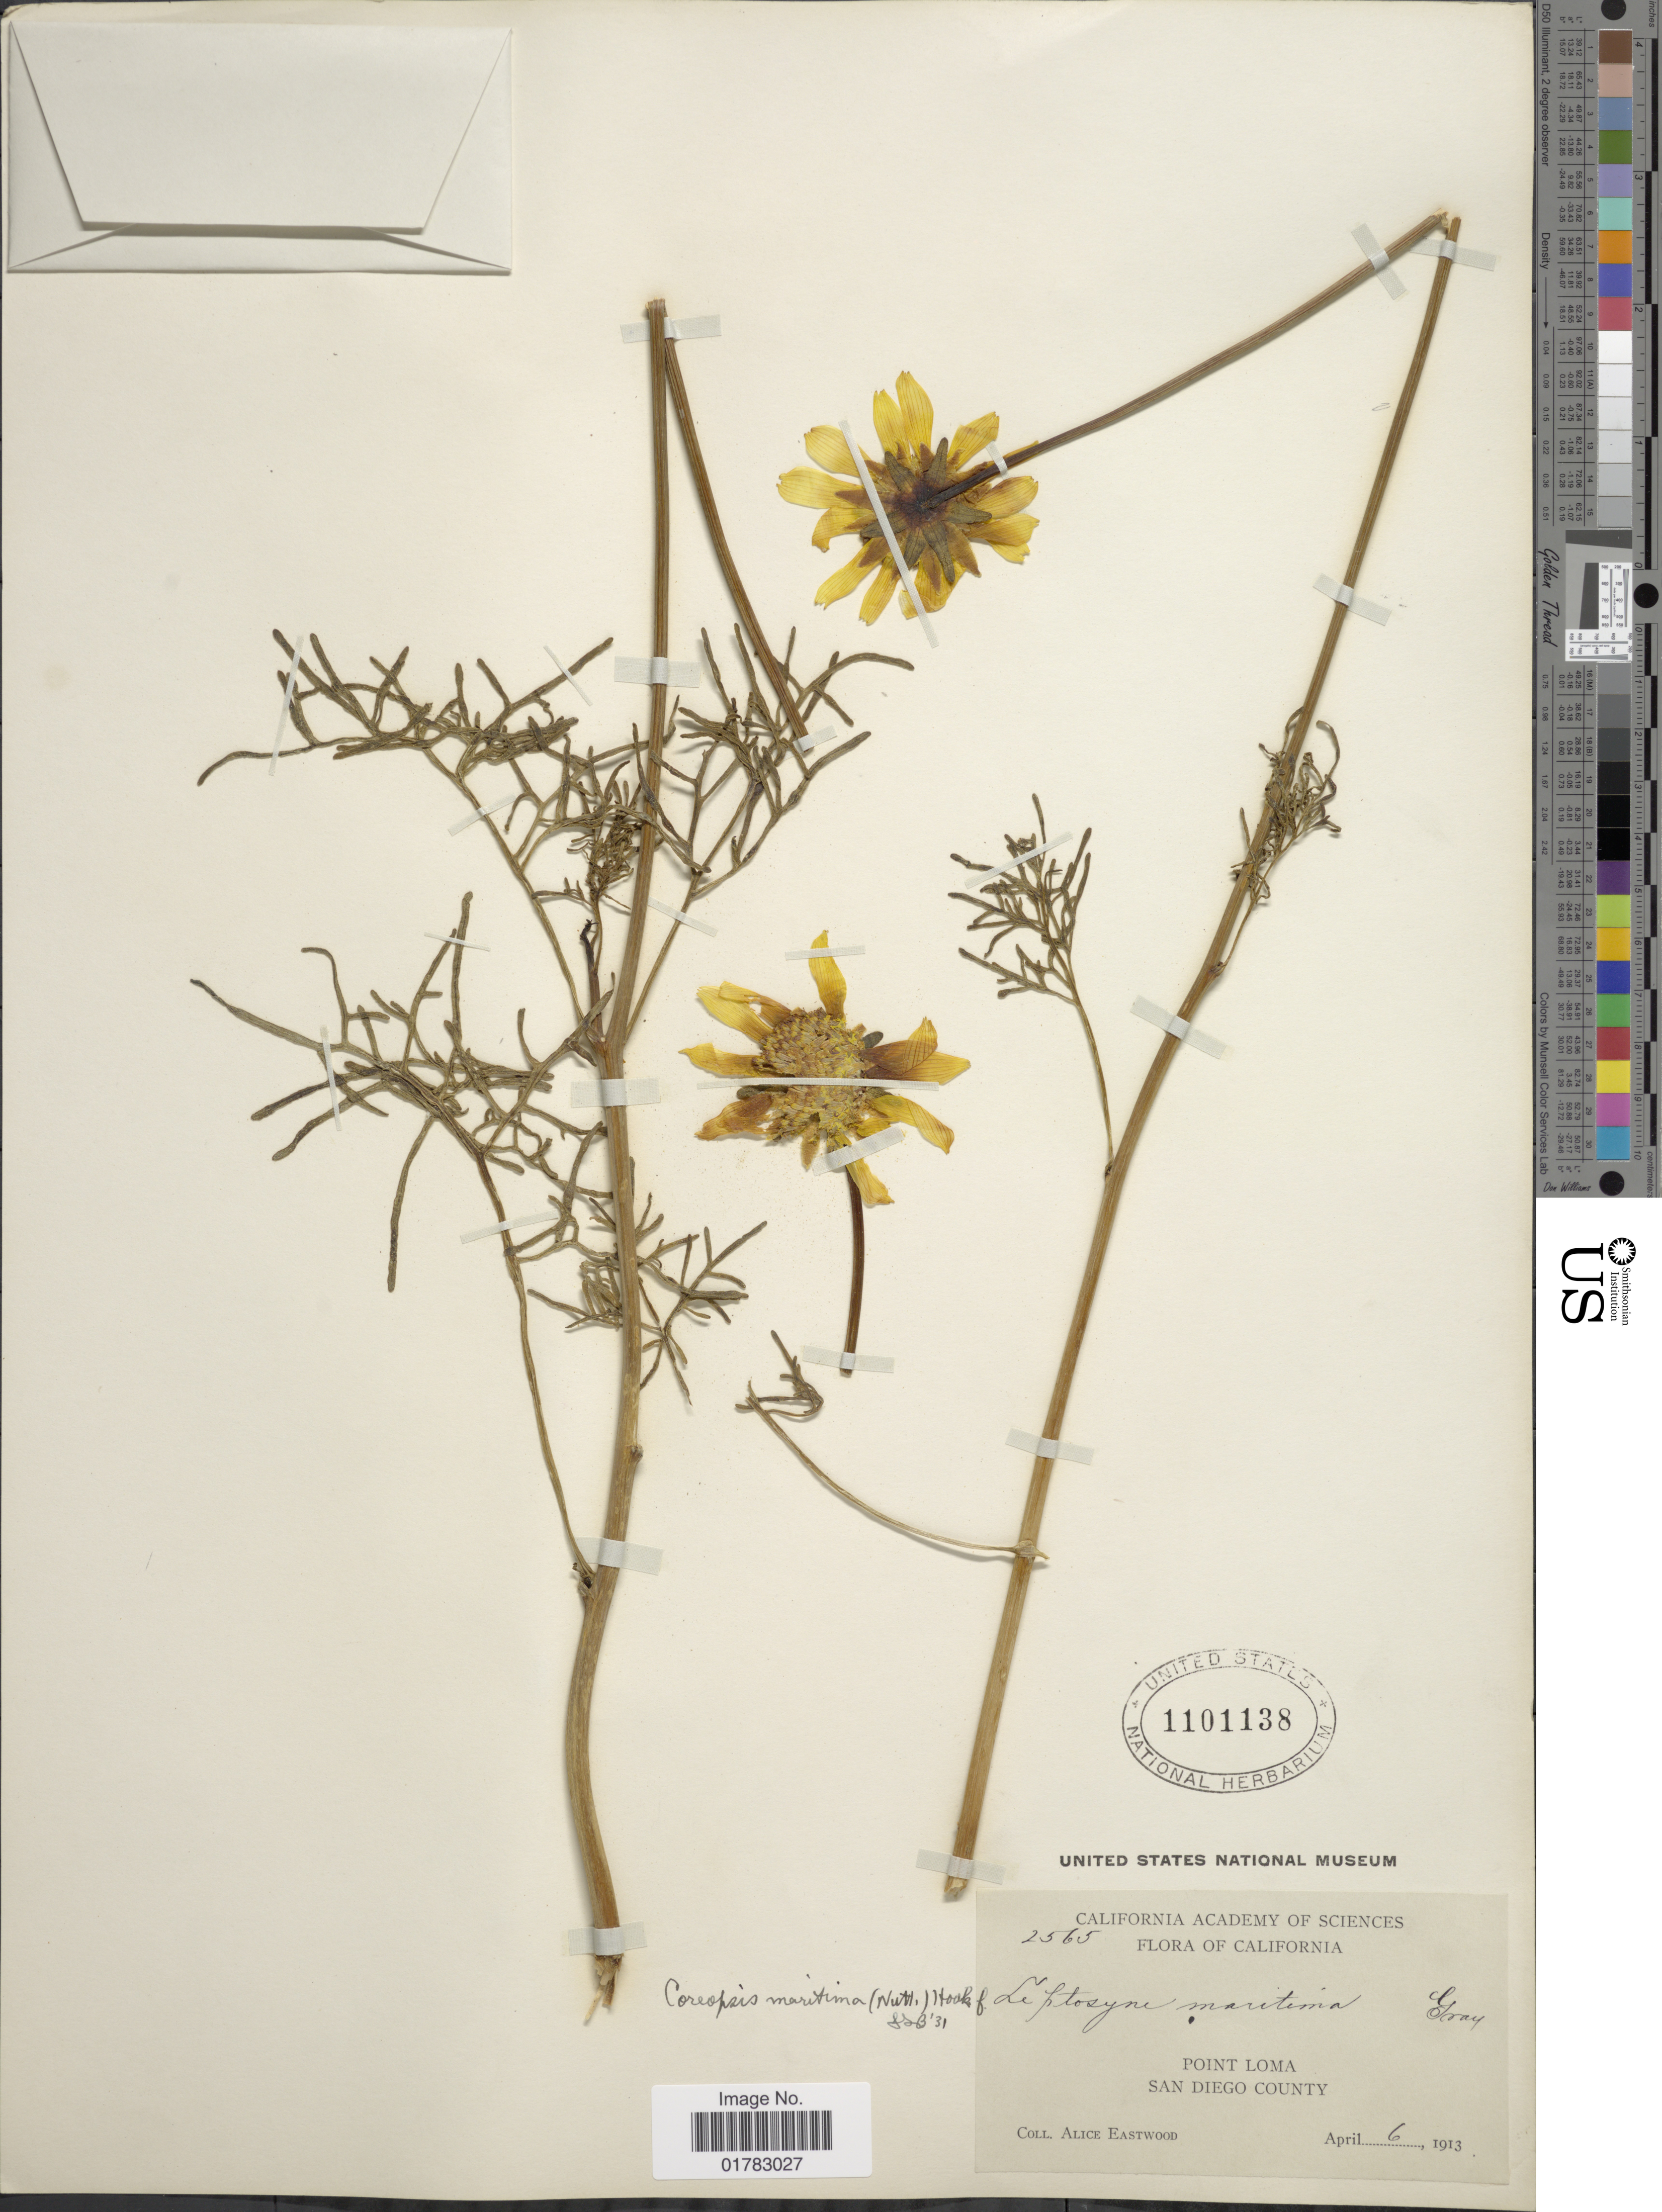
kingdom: Plantae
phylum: Tracheophyta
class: Magnoliopsida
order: Asterales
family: Asteraceae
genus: Coreopsis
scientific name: Coreopsis maritima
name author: (Nutt.) Hook. f.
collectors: A. Eastwood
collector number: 2565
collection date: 1913-04-06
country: United States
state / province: California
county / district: San Diego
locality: Point Loma, San Diego County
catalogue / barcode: US 1101138